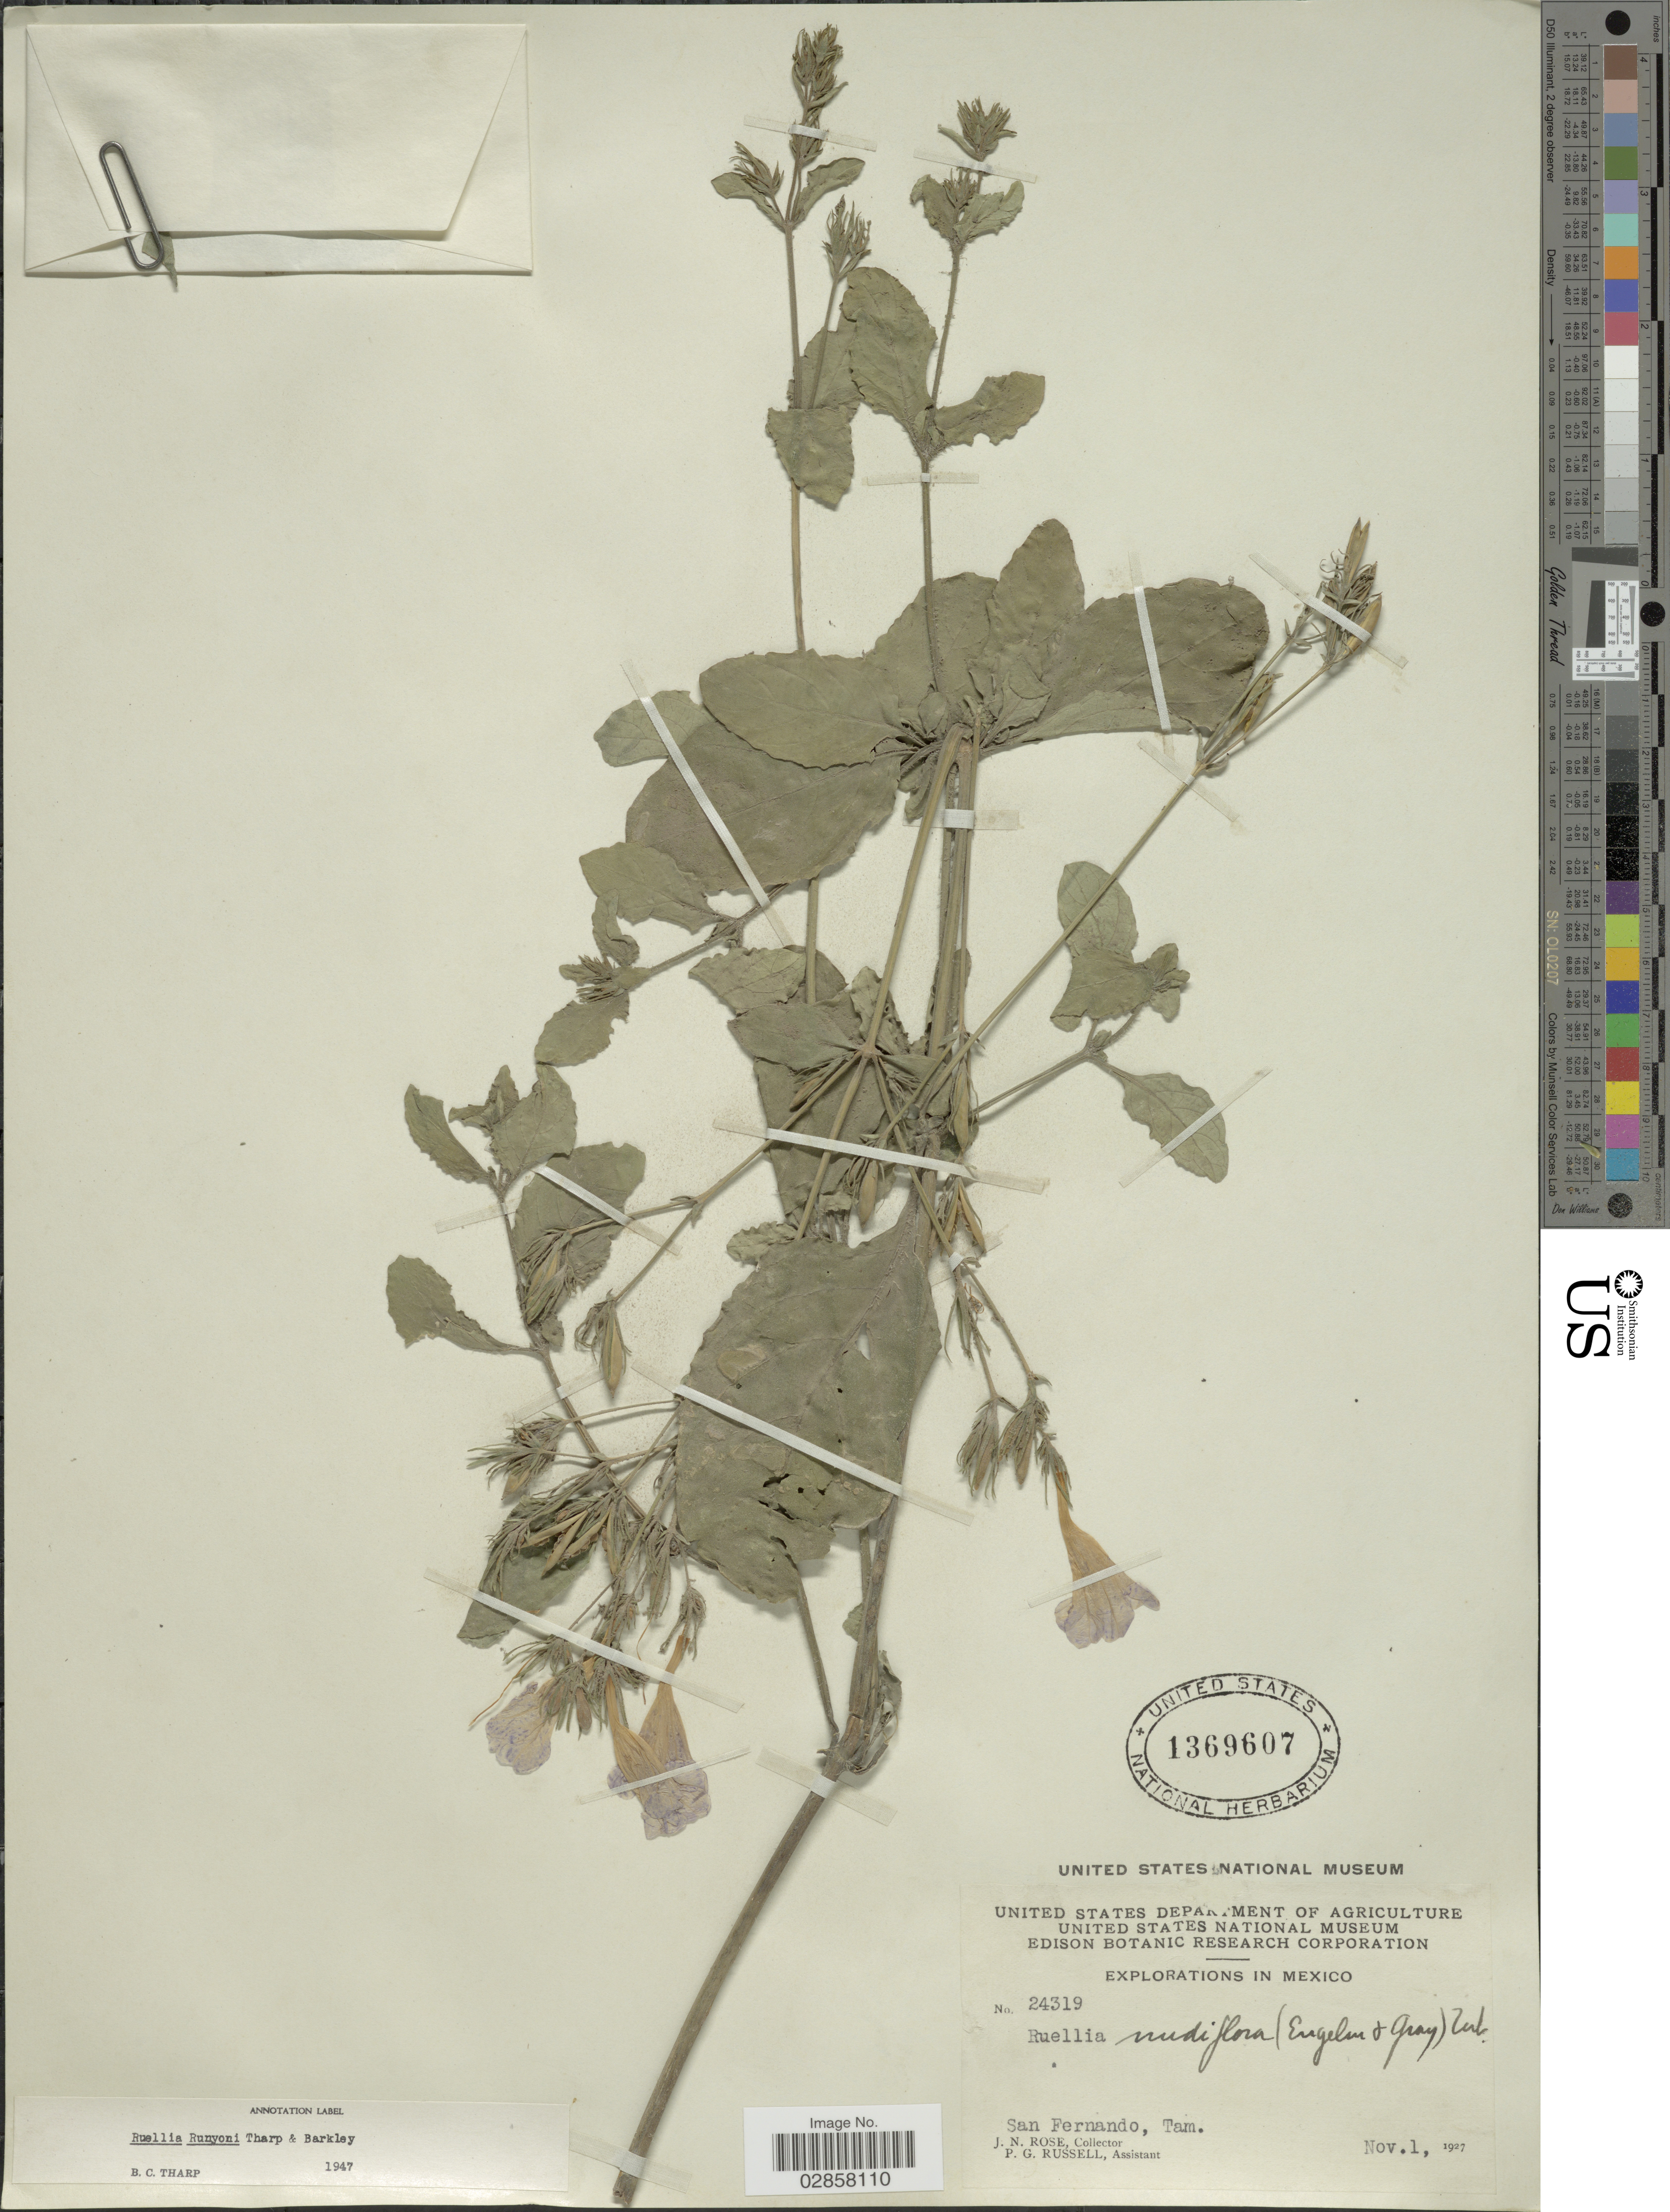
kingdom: Plantae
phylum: Tracheophyta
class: Magnoliopsida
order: Lamiales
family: Acanthaceae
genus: Ruellia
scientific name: Ruellia runyonii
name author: Tharp & F.A. Barkley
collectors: J. N. Rose & P. G. Russell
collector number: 24319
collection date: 1927-11-01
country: Mexico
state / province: Tamaulipas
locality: San Fernando, Tam.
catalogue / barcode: US 1369607